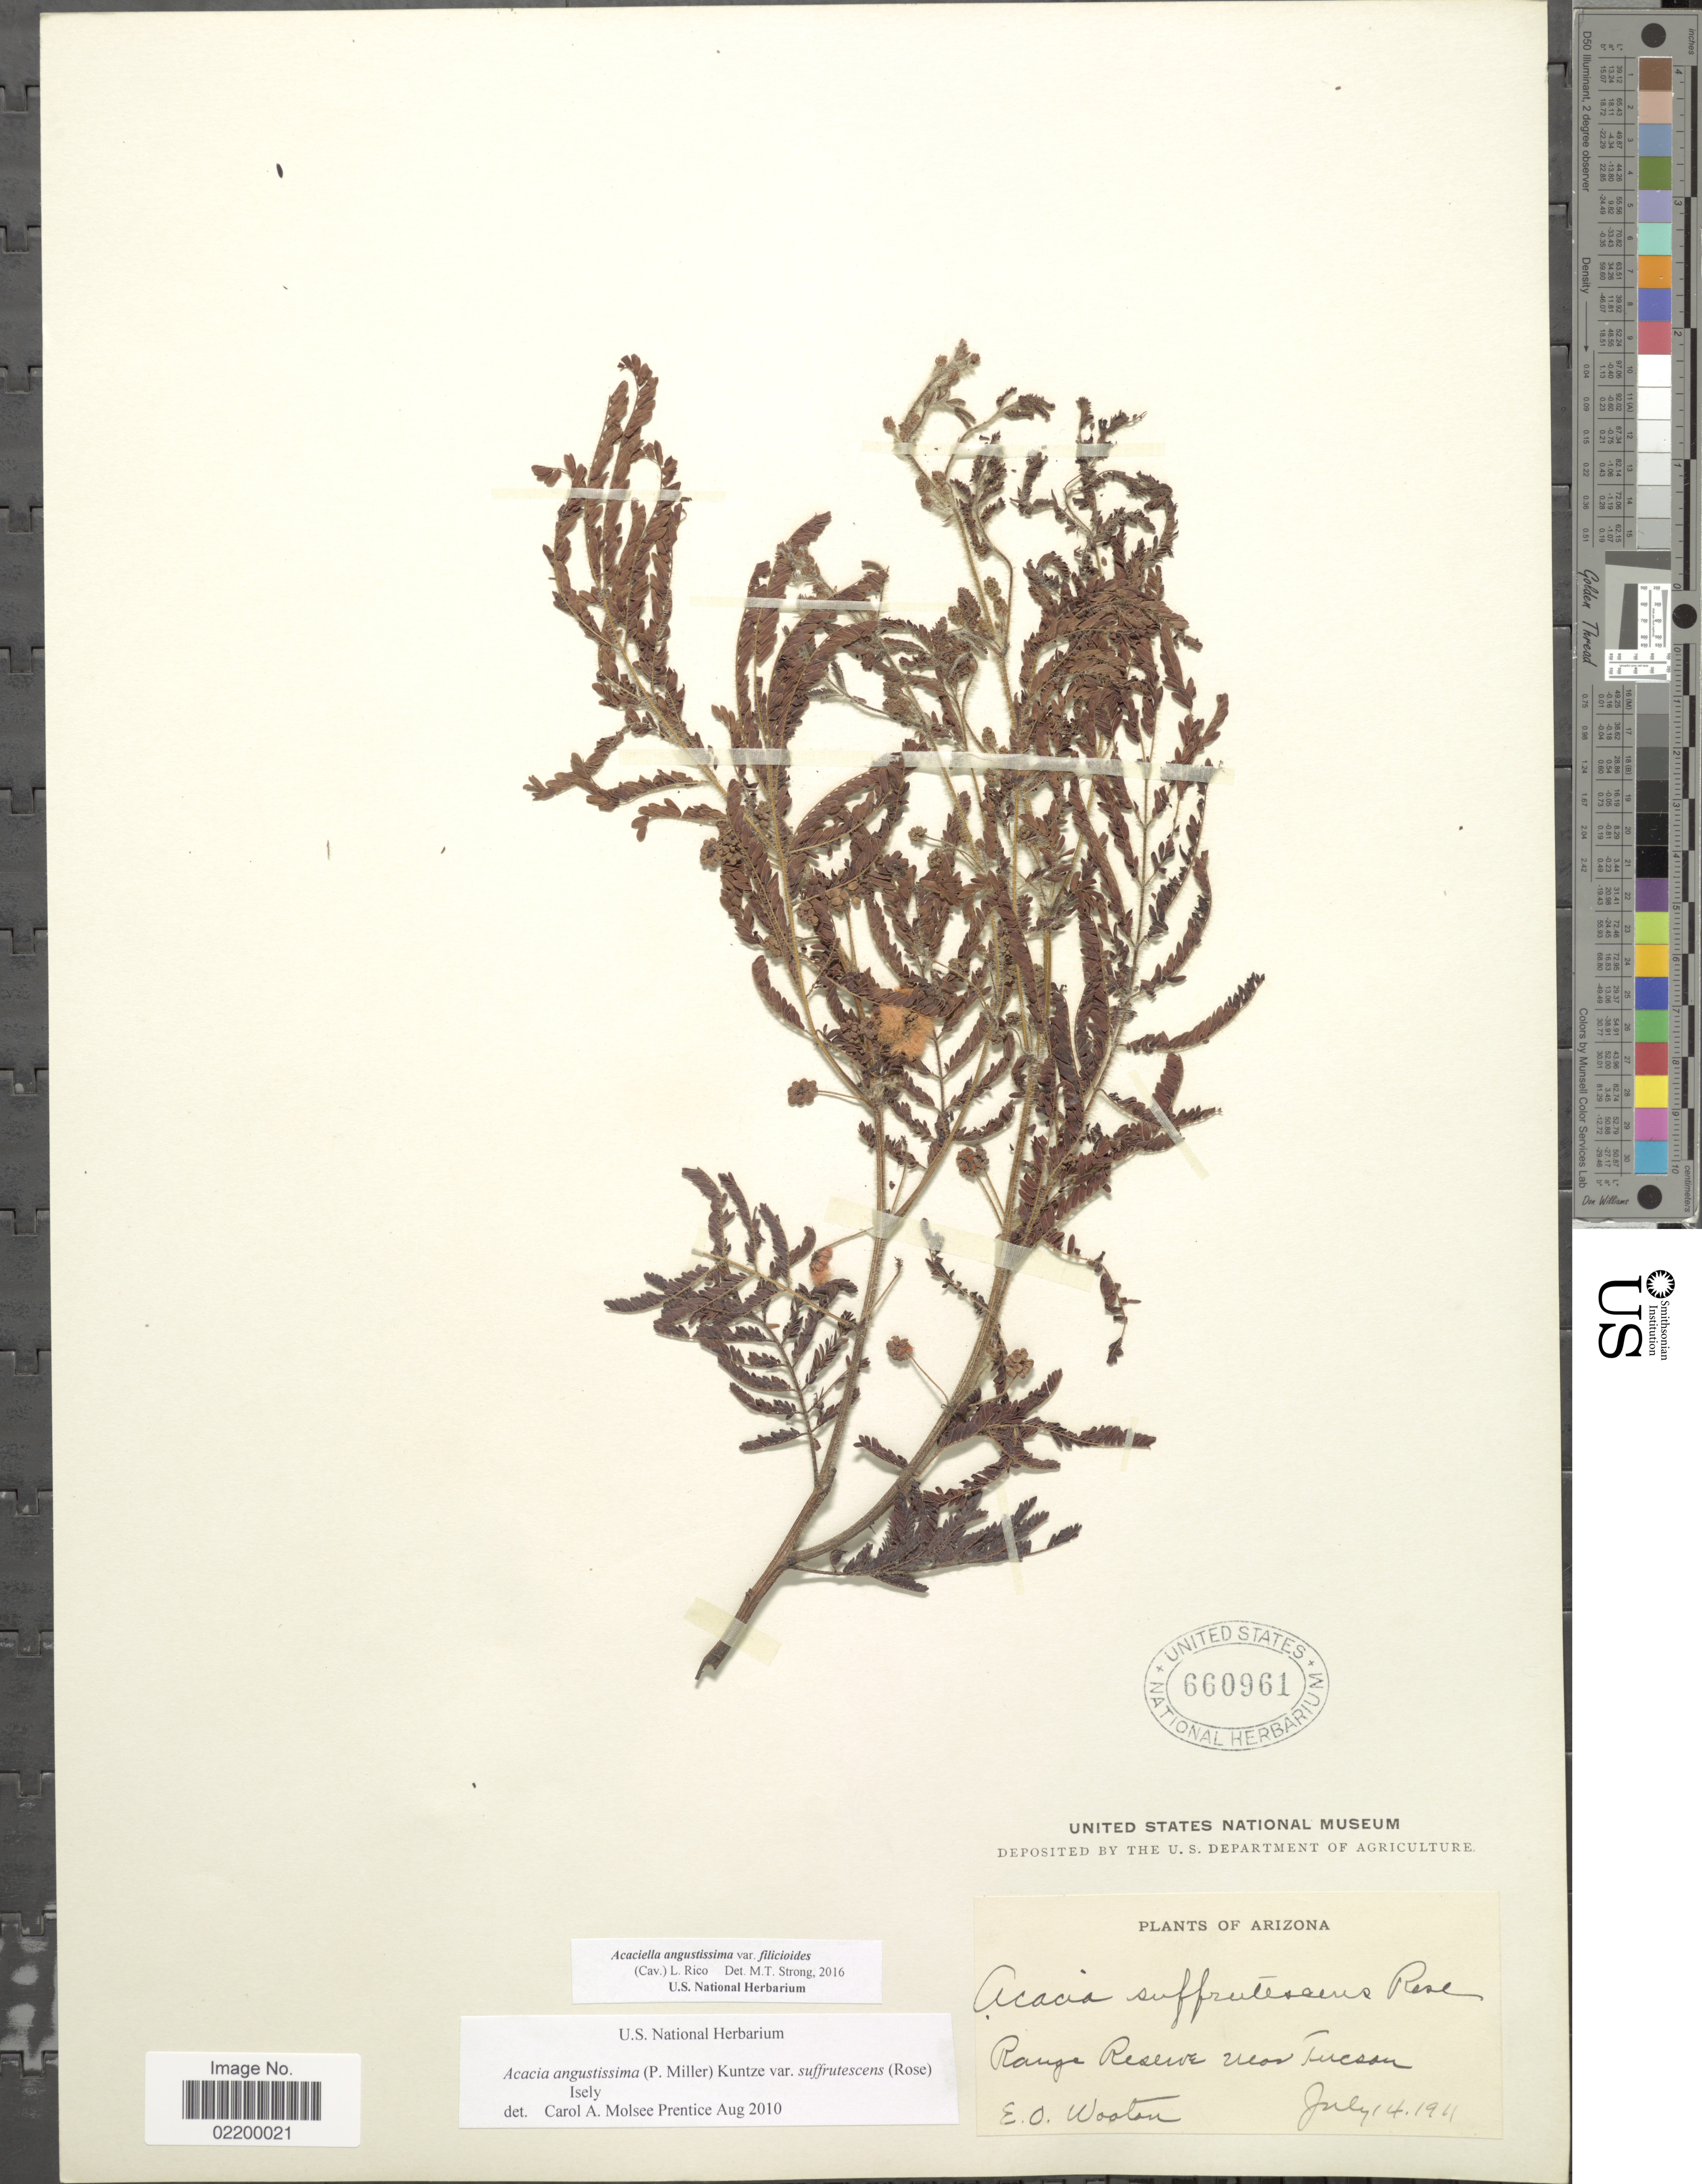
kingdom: Plantae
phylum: Tracheophyta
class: Magnoliopsida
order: Fabales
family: Fabaceae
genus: Acaciella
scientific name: Acaciella angustissima var. filicioides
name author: (Cav.) L. Rico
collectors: E. O. Wooton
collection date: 1911-07-14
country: United States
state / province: Arizona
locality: Arizona. Range Reserve Ulos Tucson.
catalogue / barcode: US 660961